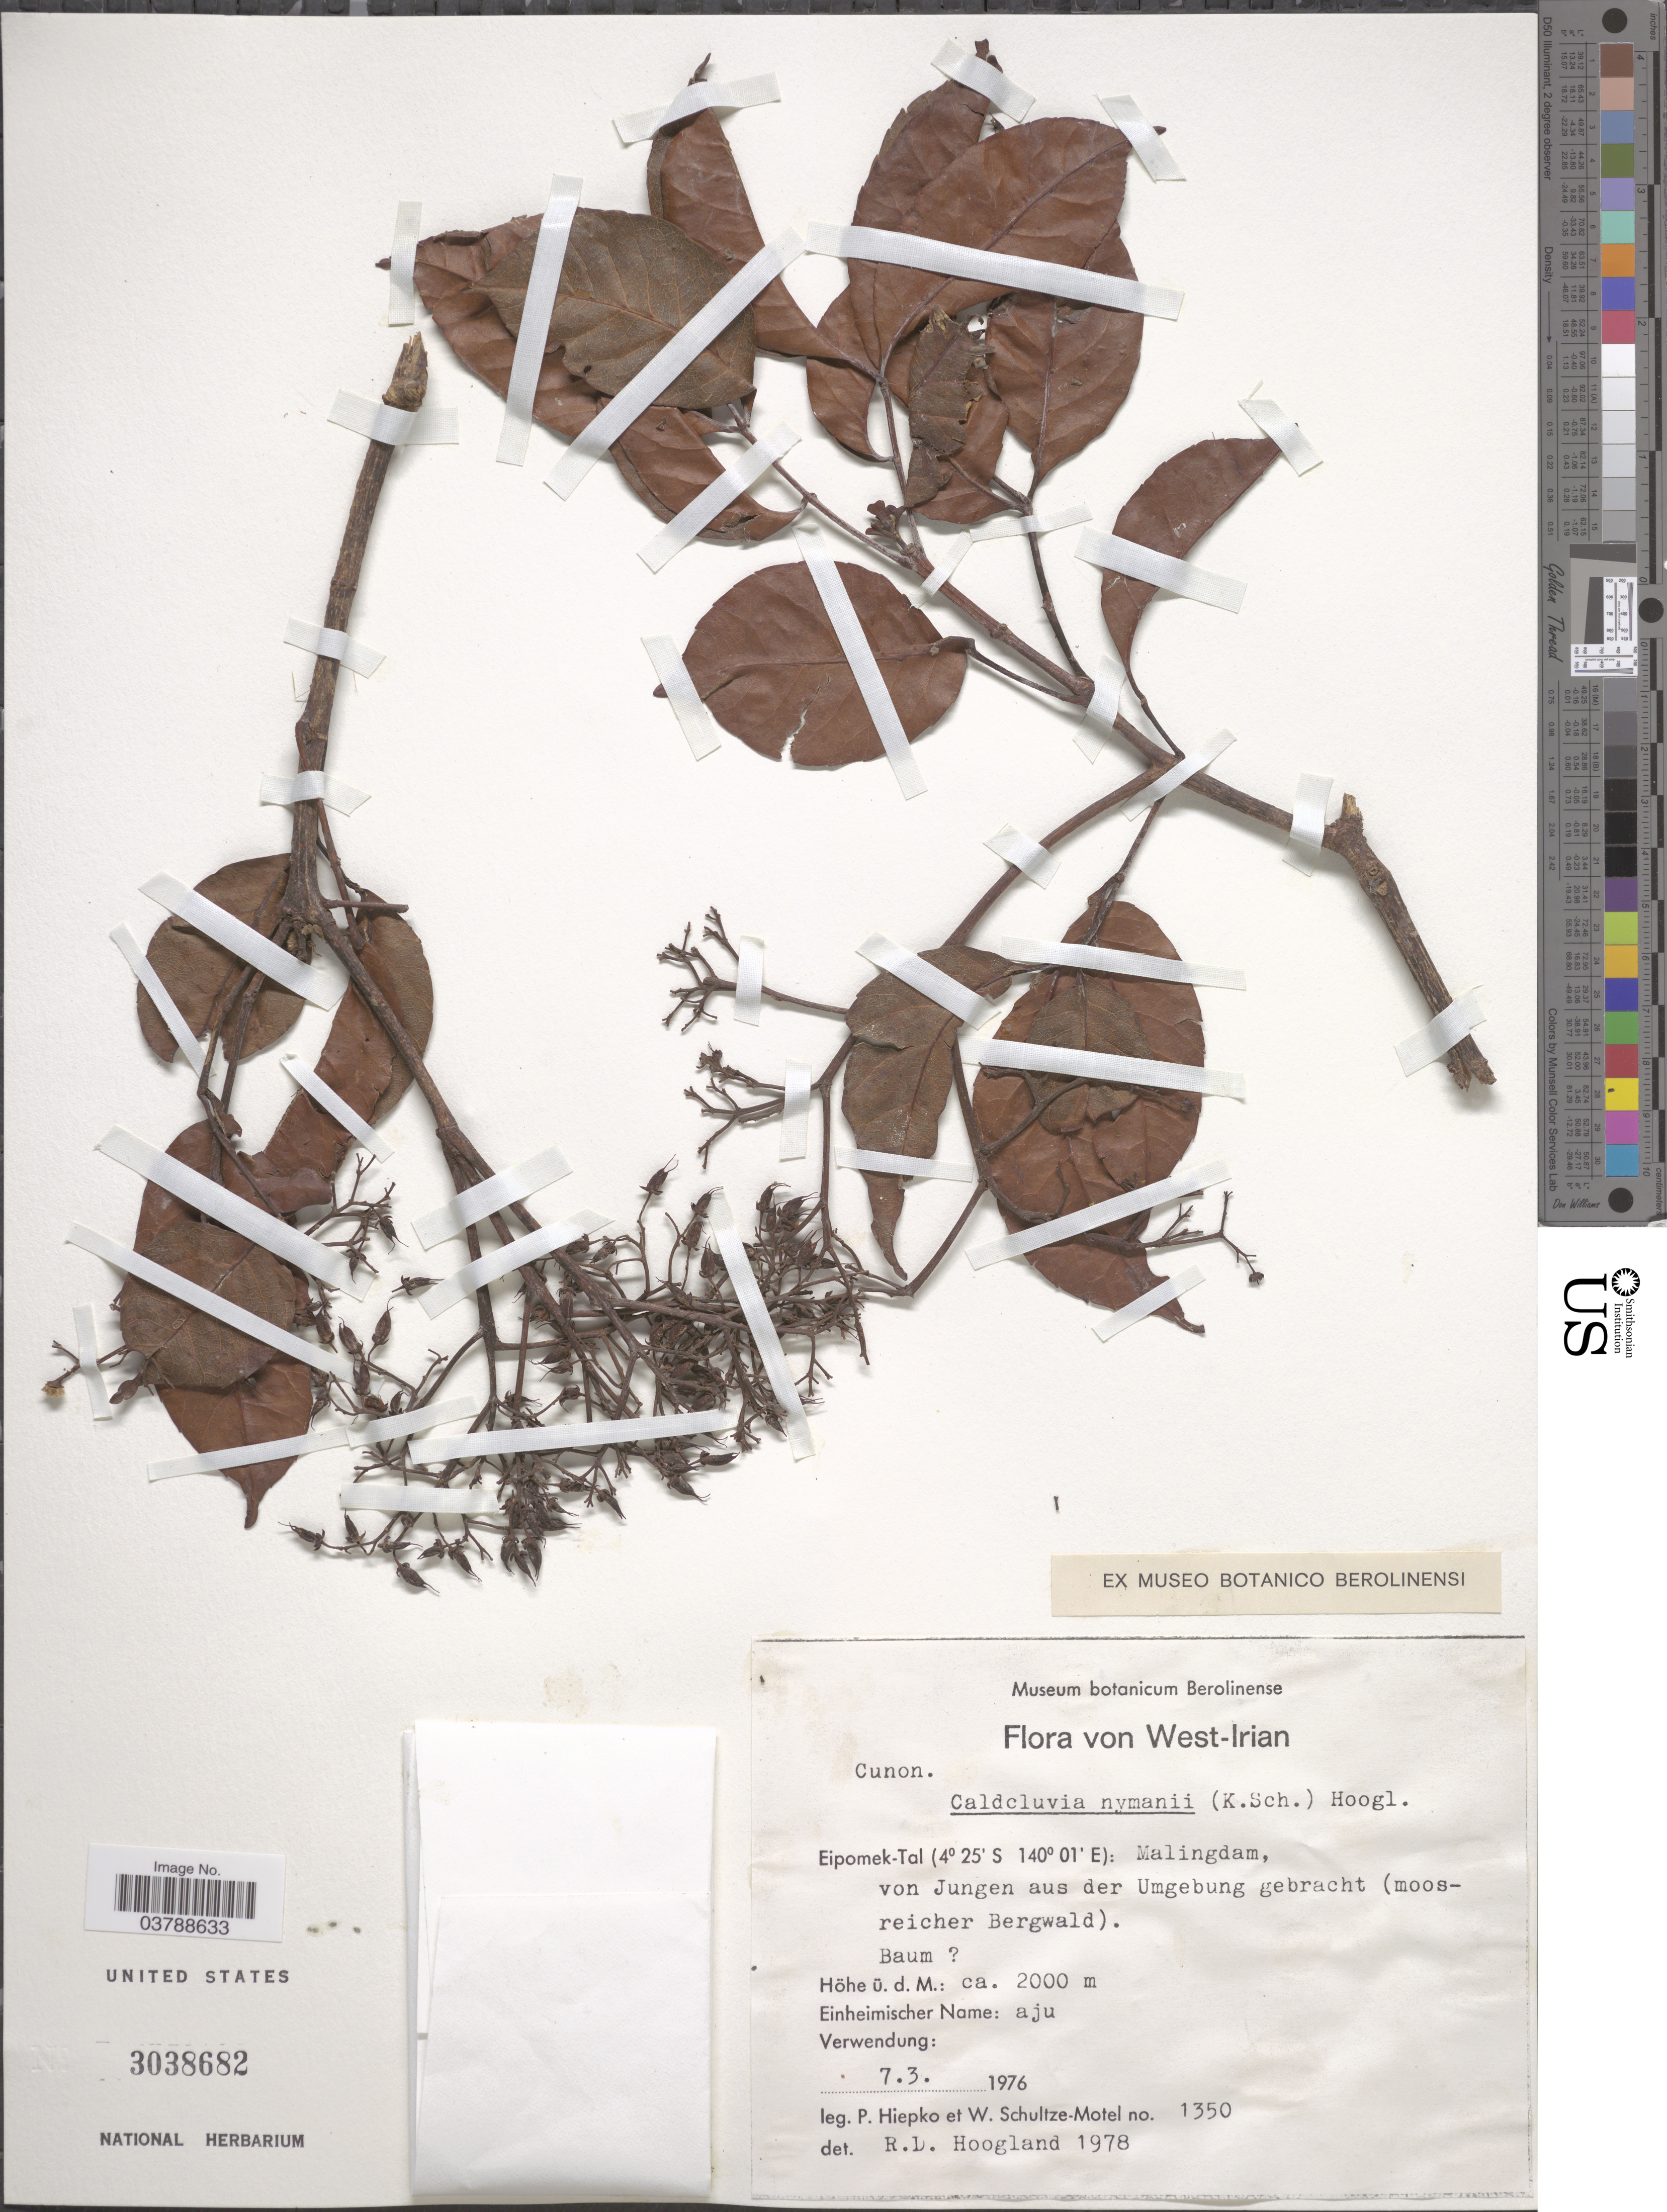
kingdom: Plantae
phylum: Tracheophyta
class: Magnoliopsida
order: Oxalidales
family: Cunoniaceae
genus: Opocunonia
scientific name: Opocunonia nymanii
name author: (K. Schum.) Schltr.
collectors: P. H. Hiepko & W. Schultze-Motel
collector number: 1350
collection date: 1976-03-07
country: Indonesia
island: New Guinea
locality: West-Irian. Eipomek-Tal: Malingdam, von Jungen aus der Umgebung gebracht (moosreicher Bergwald).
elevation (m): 2000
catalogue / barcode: US 3038682